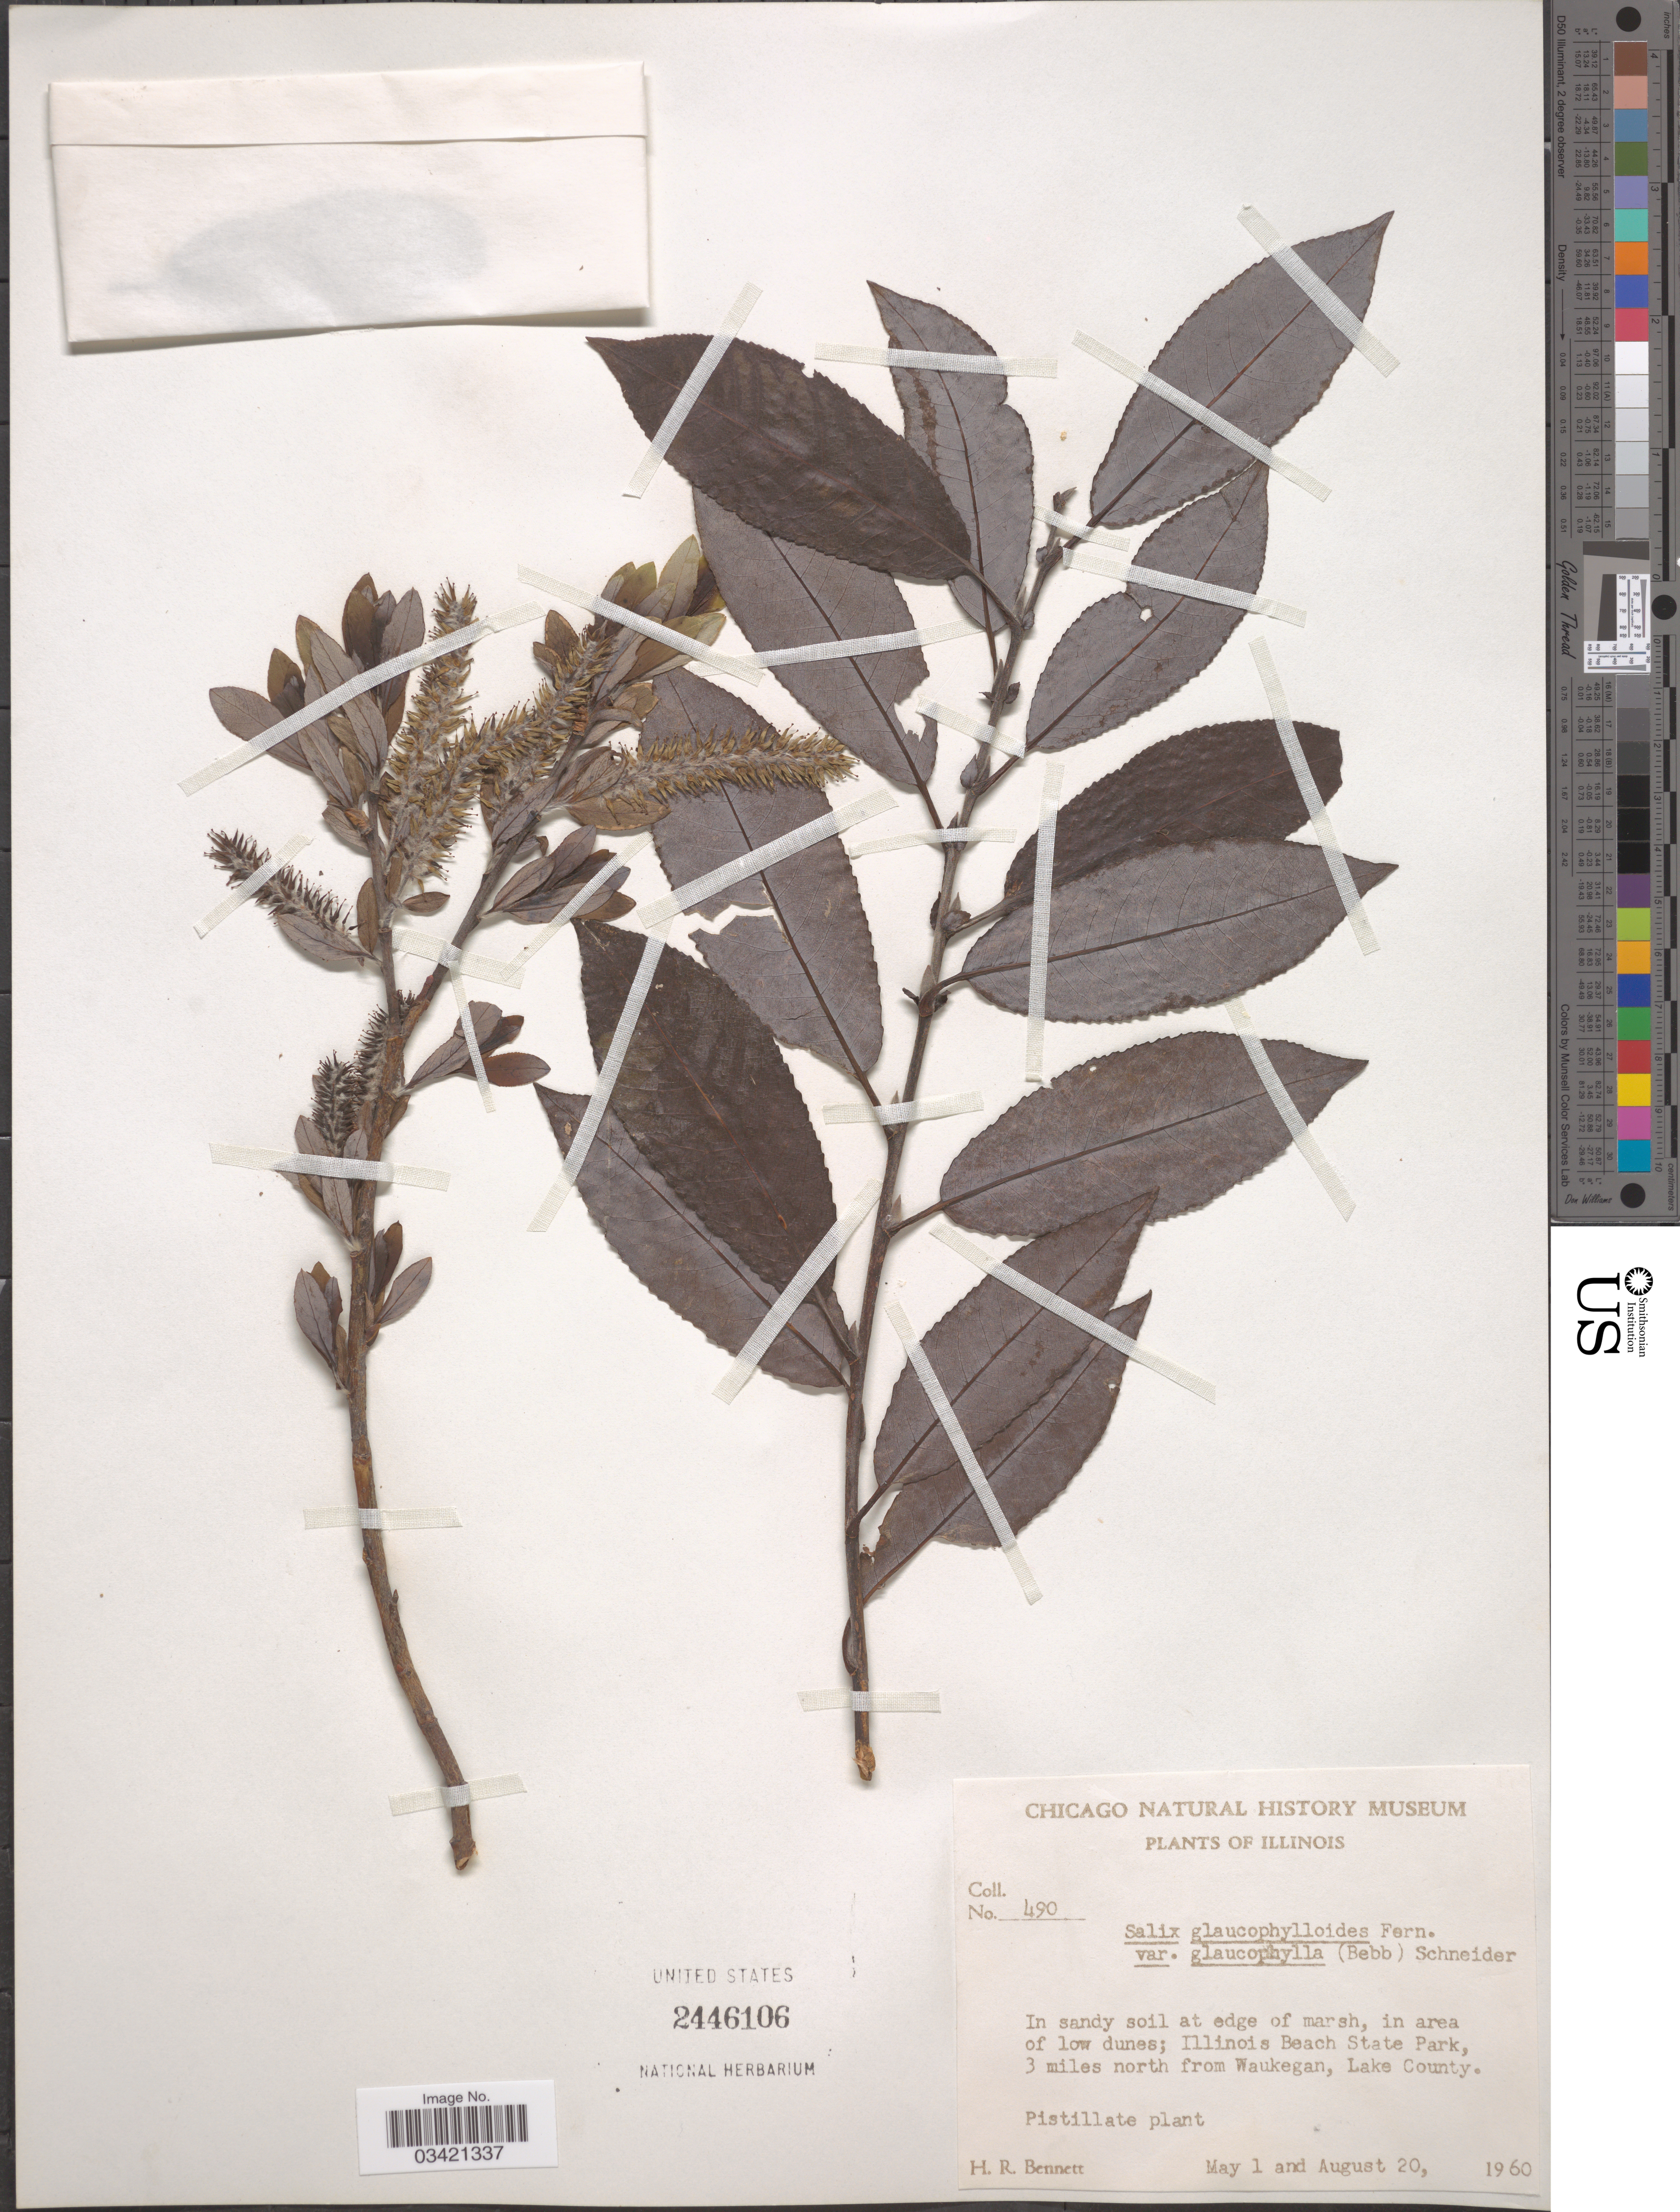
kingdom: Plantae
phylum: Tracheophyta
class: Magnoliopsida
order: Malpighiales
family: Salicaceae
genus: Salix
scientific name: Salix glaucophylloides var. glaucophylla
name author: (Bebb) C.K. Schneid.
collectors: H. R. Bennett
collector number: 490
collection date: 1960-05-01/1960-08-20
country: United States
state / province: Illinois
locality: Illinois Beach State Park, 3 miles north from Waukegan, Lake County.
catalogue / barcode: US 2446106